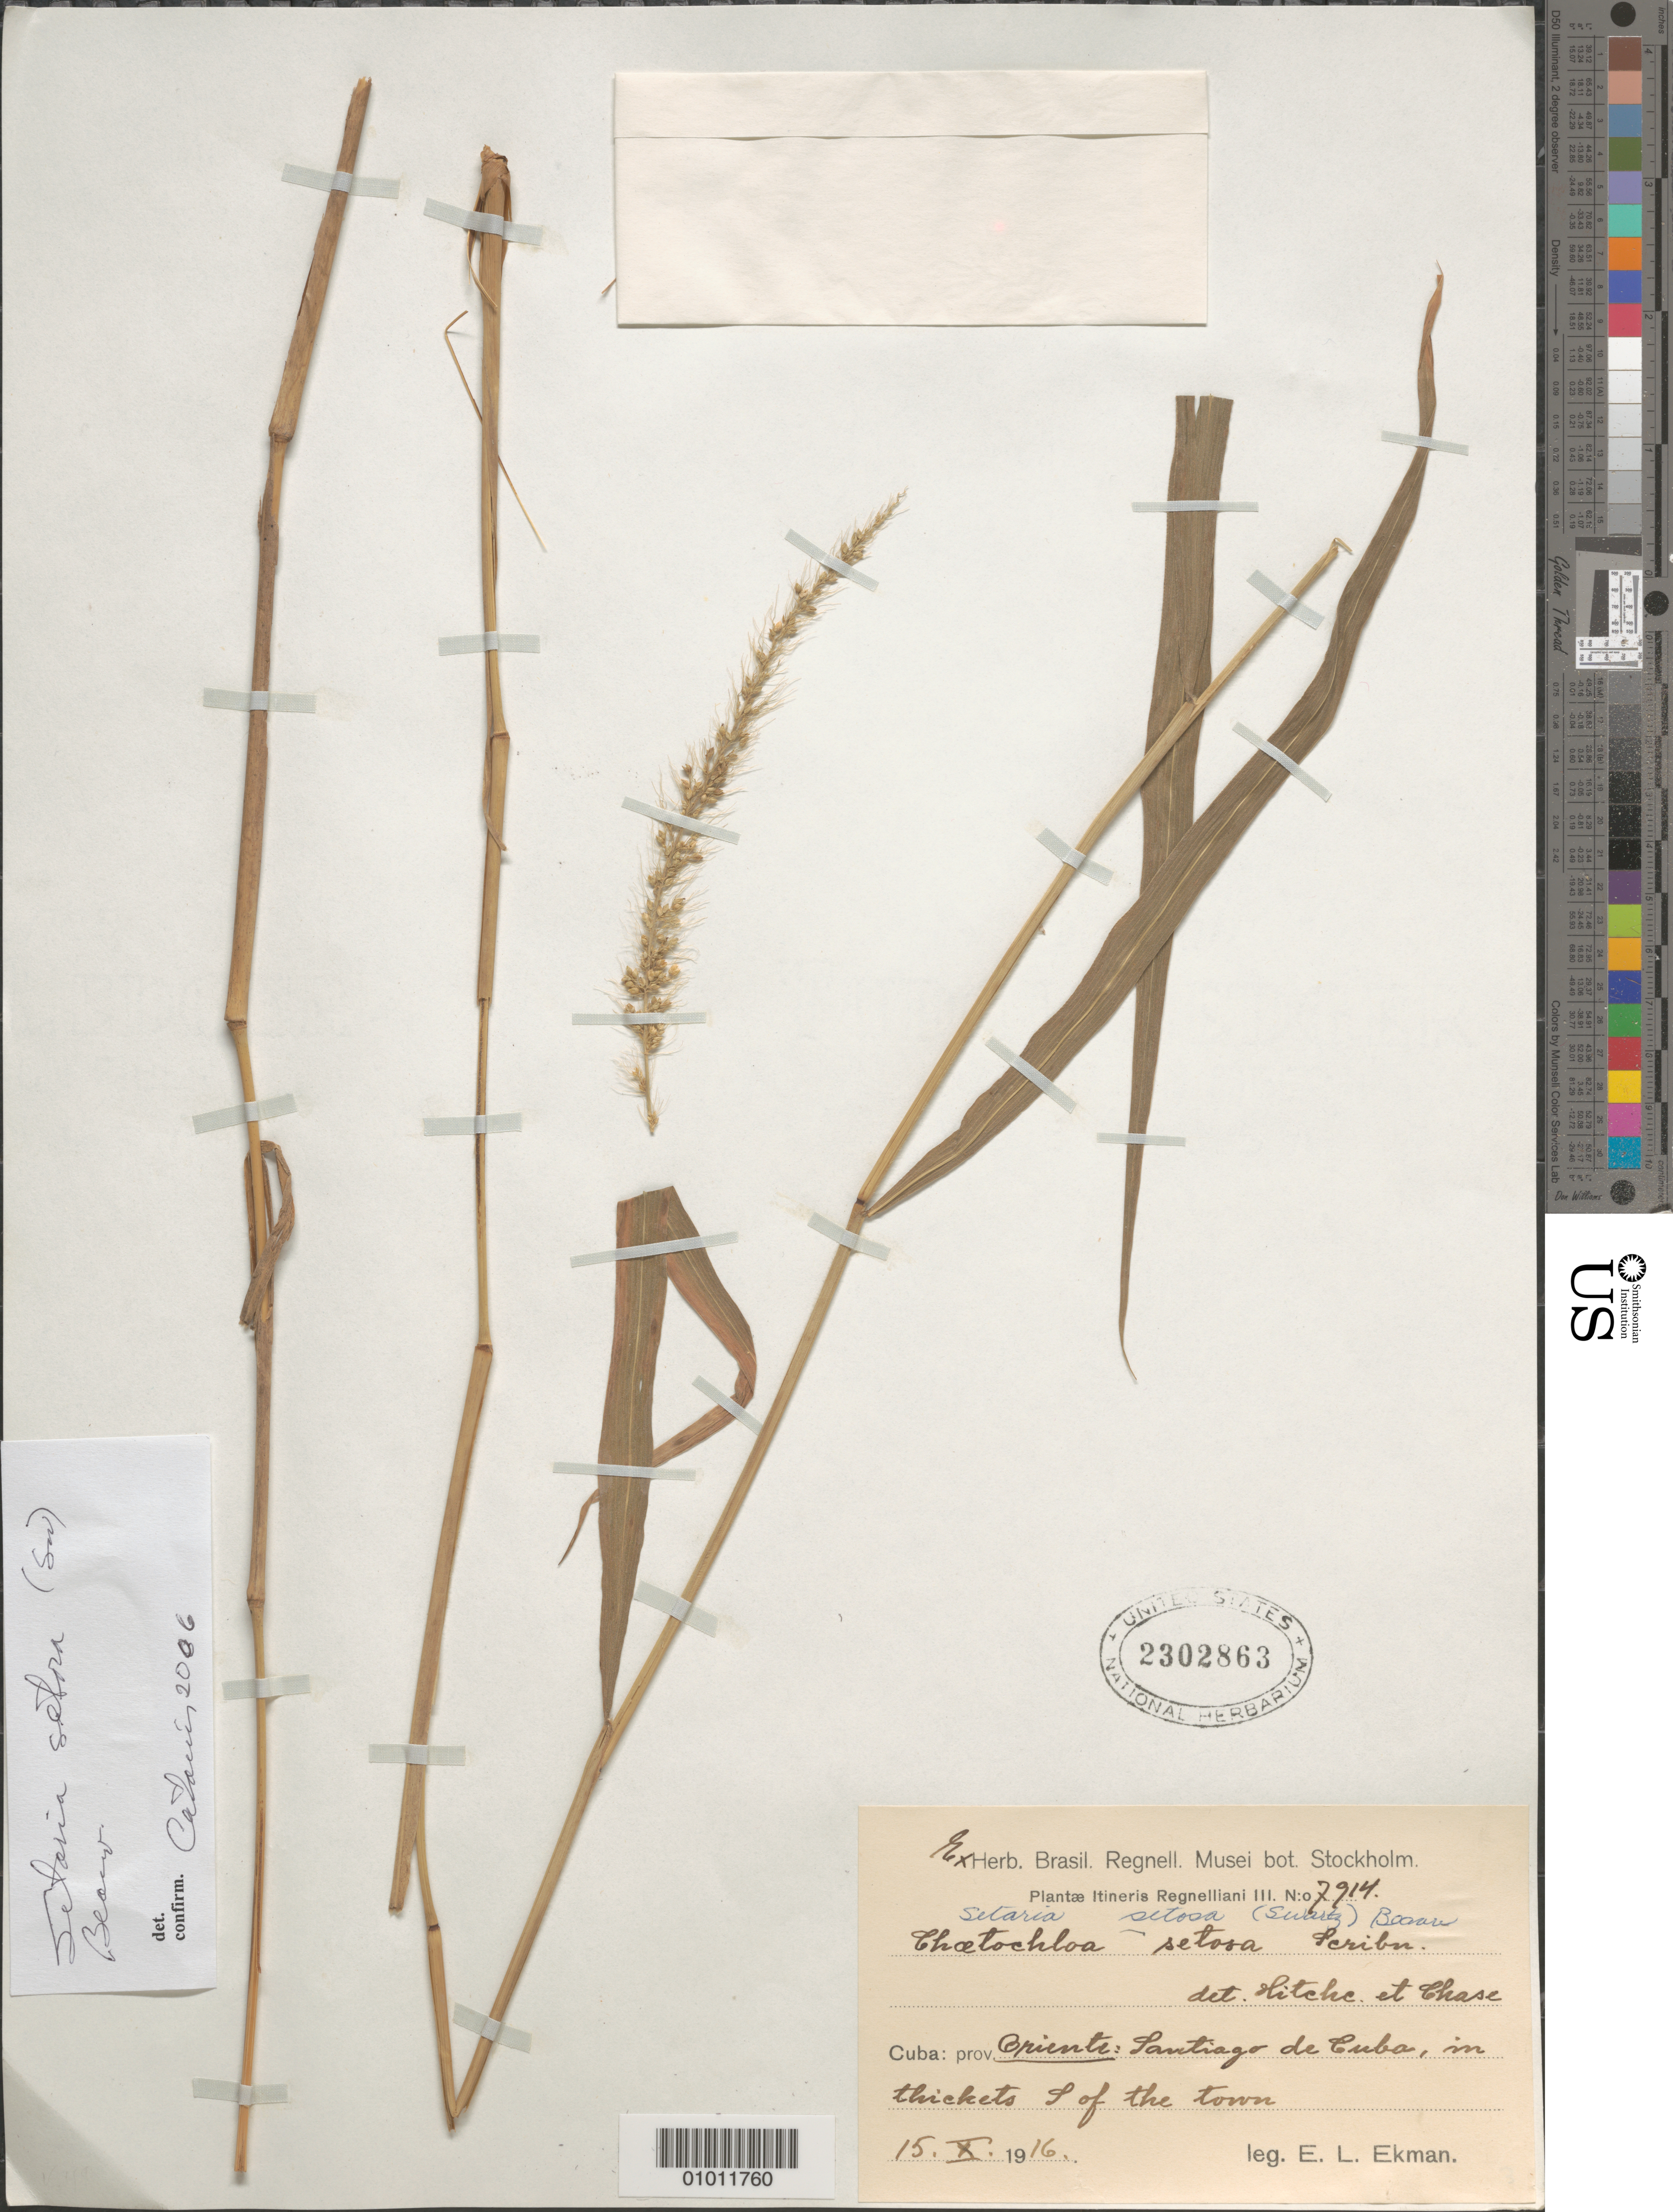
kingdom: Plantae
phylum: Tracheophyta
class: Liliopsida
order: Poales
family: Poaceae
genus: Setaria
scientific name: Setaria setosa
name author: (Sw.) P. Beauv.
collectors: E. L. Ekman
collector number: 7914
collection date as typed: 15 Oct 1916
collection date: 1916-10-15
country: Cuba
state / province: Santiago de Cuba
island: Cuba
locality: Santiago de Cuba , in thicket S of the town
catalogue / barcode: US 2302863